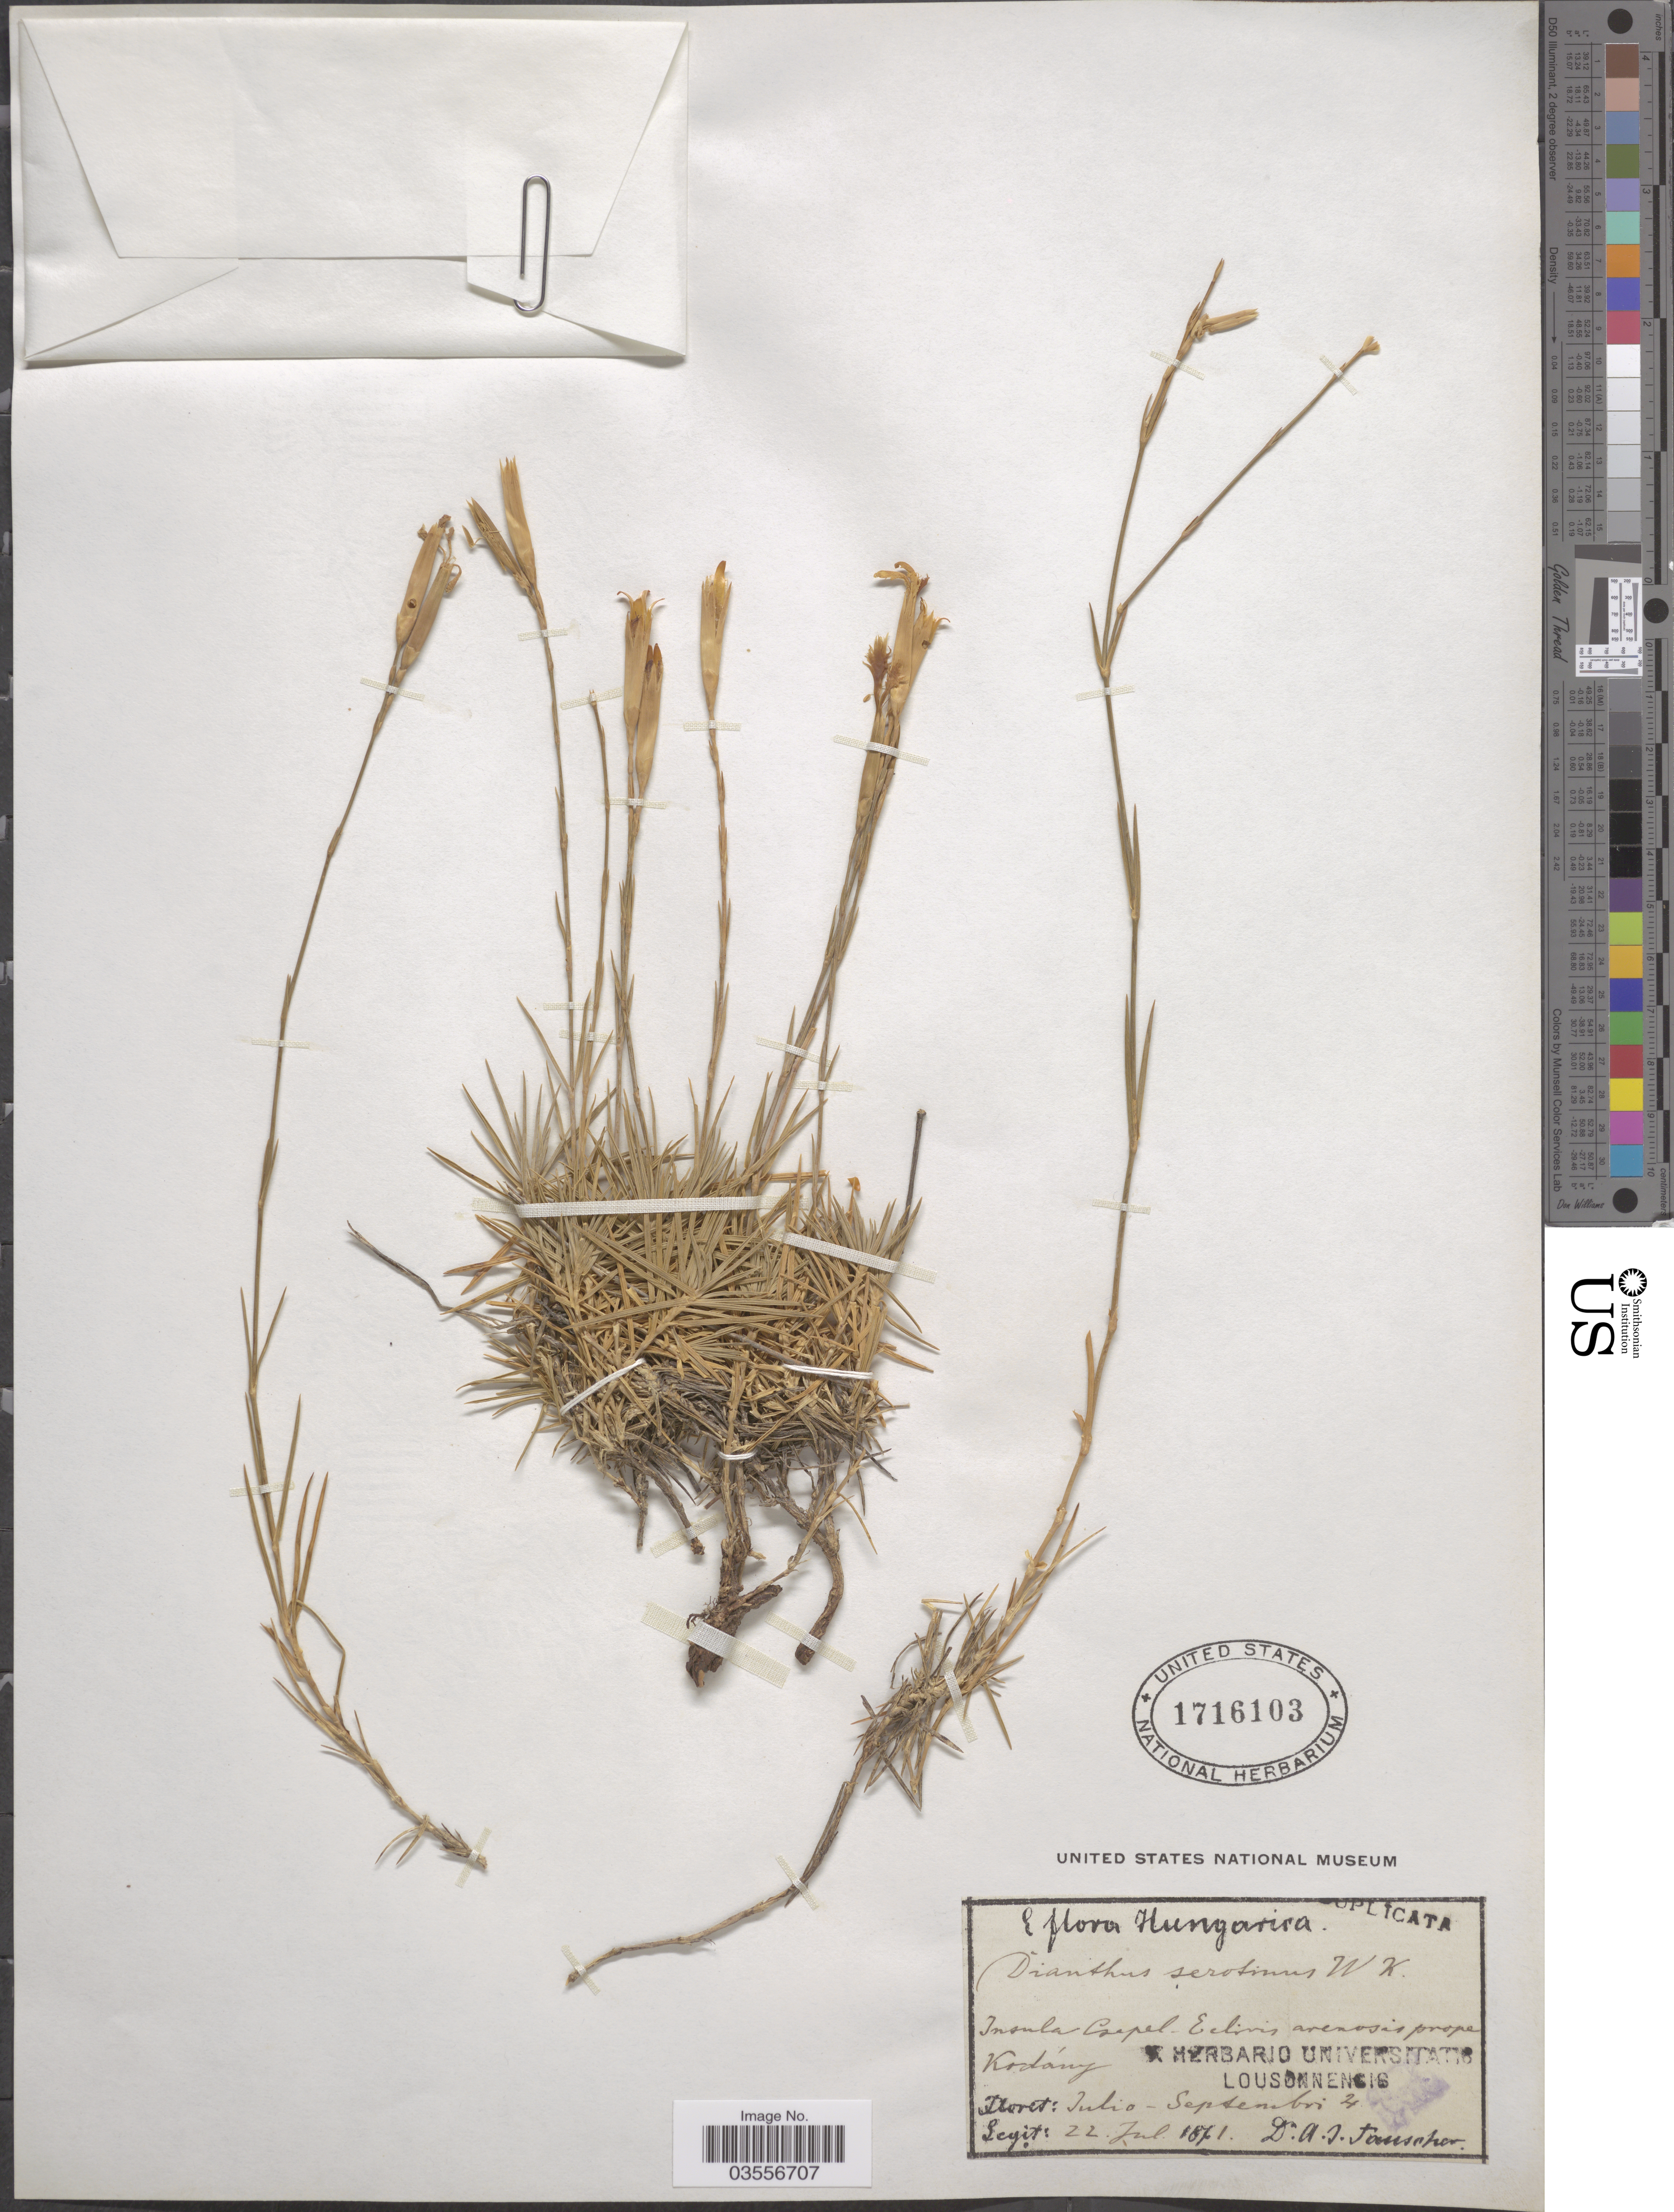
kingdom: Plantae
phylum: Tracheophyta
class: Magnoliopsida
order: Caryophyllales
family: Caryophyllaceae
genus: Dianthus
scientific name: Dianthus serotinus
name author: Waldst. & Kit.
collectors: A. Fauscher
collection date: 1871-07-22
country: Hungary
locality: Hungarica. Insula Csepel-Eclivis arenosis prope Kodány.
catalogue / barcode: US 1716103